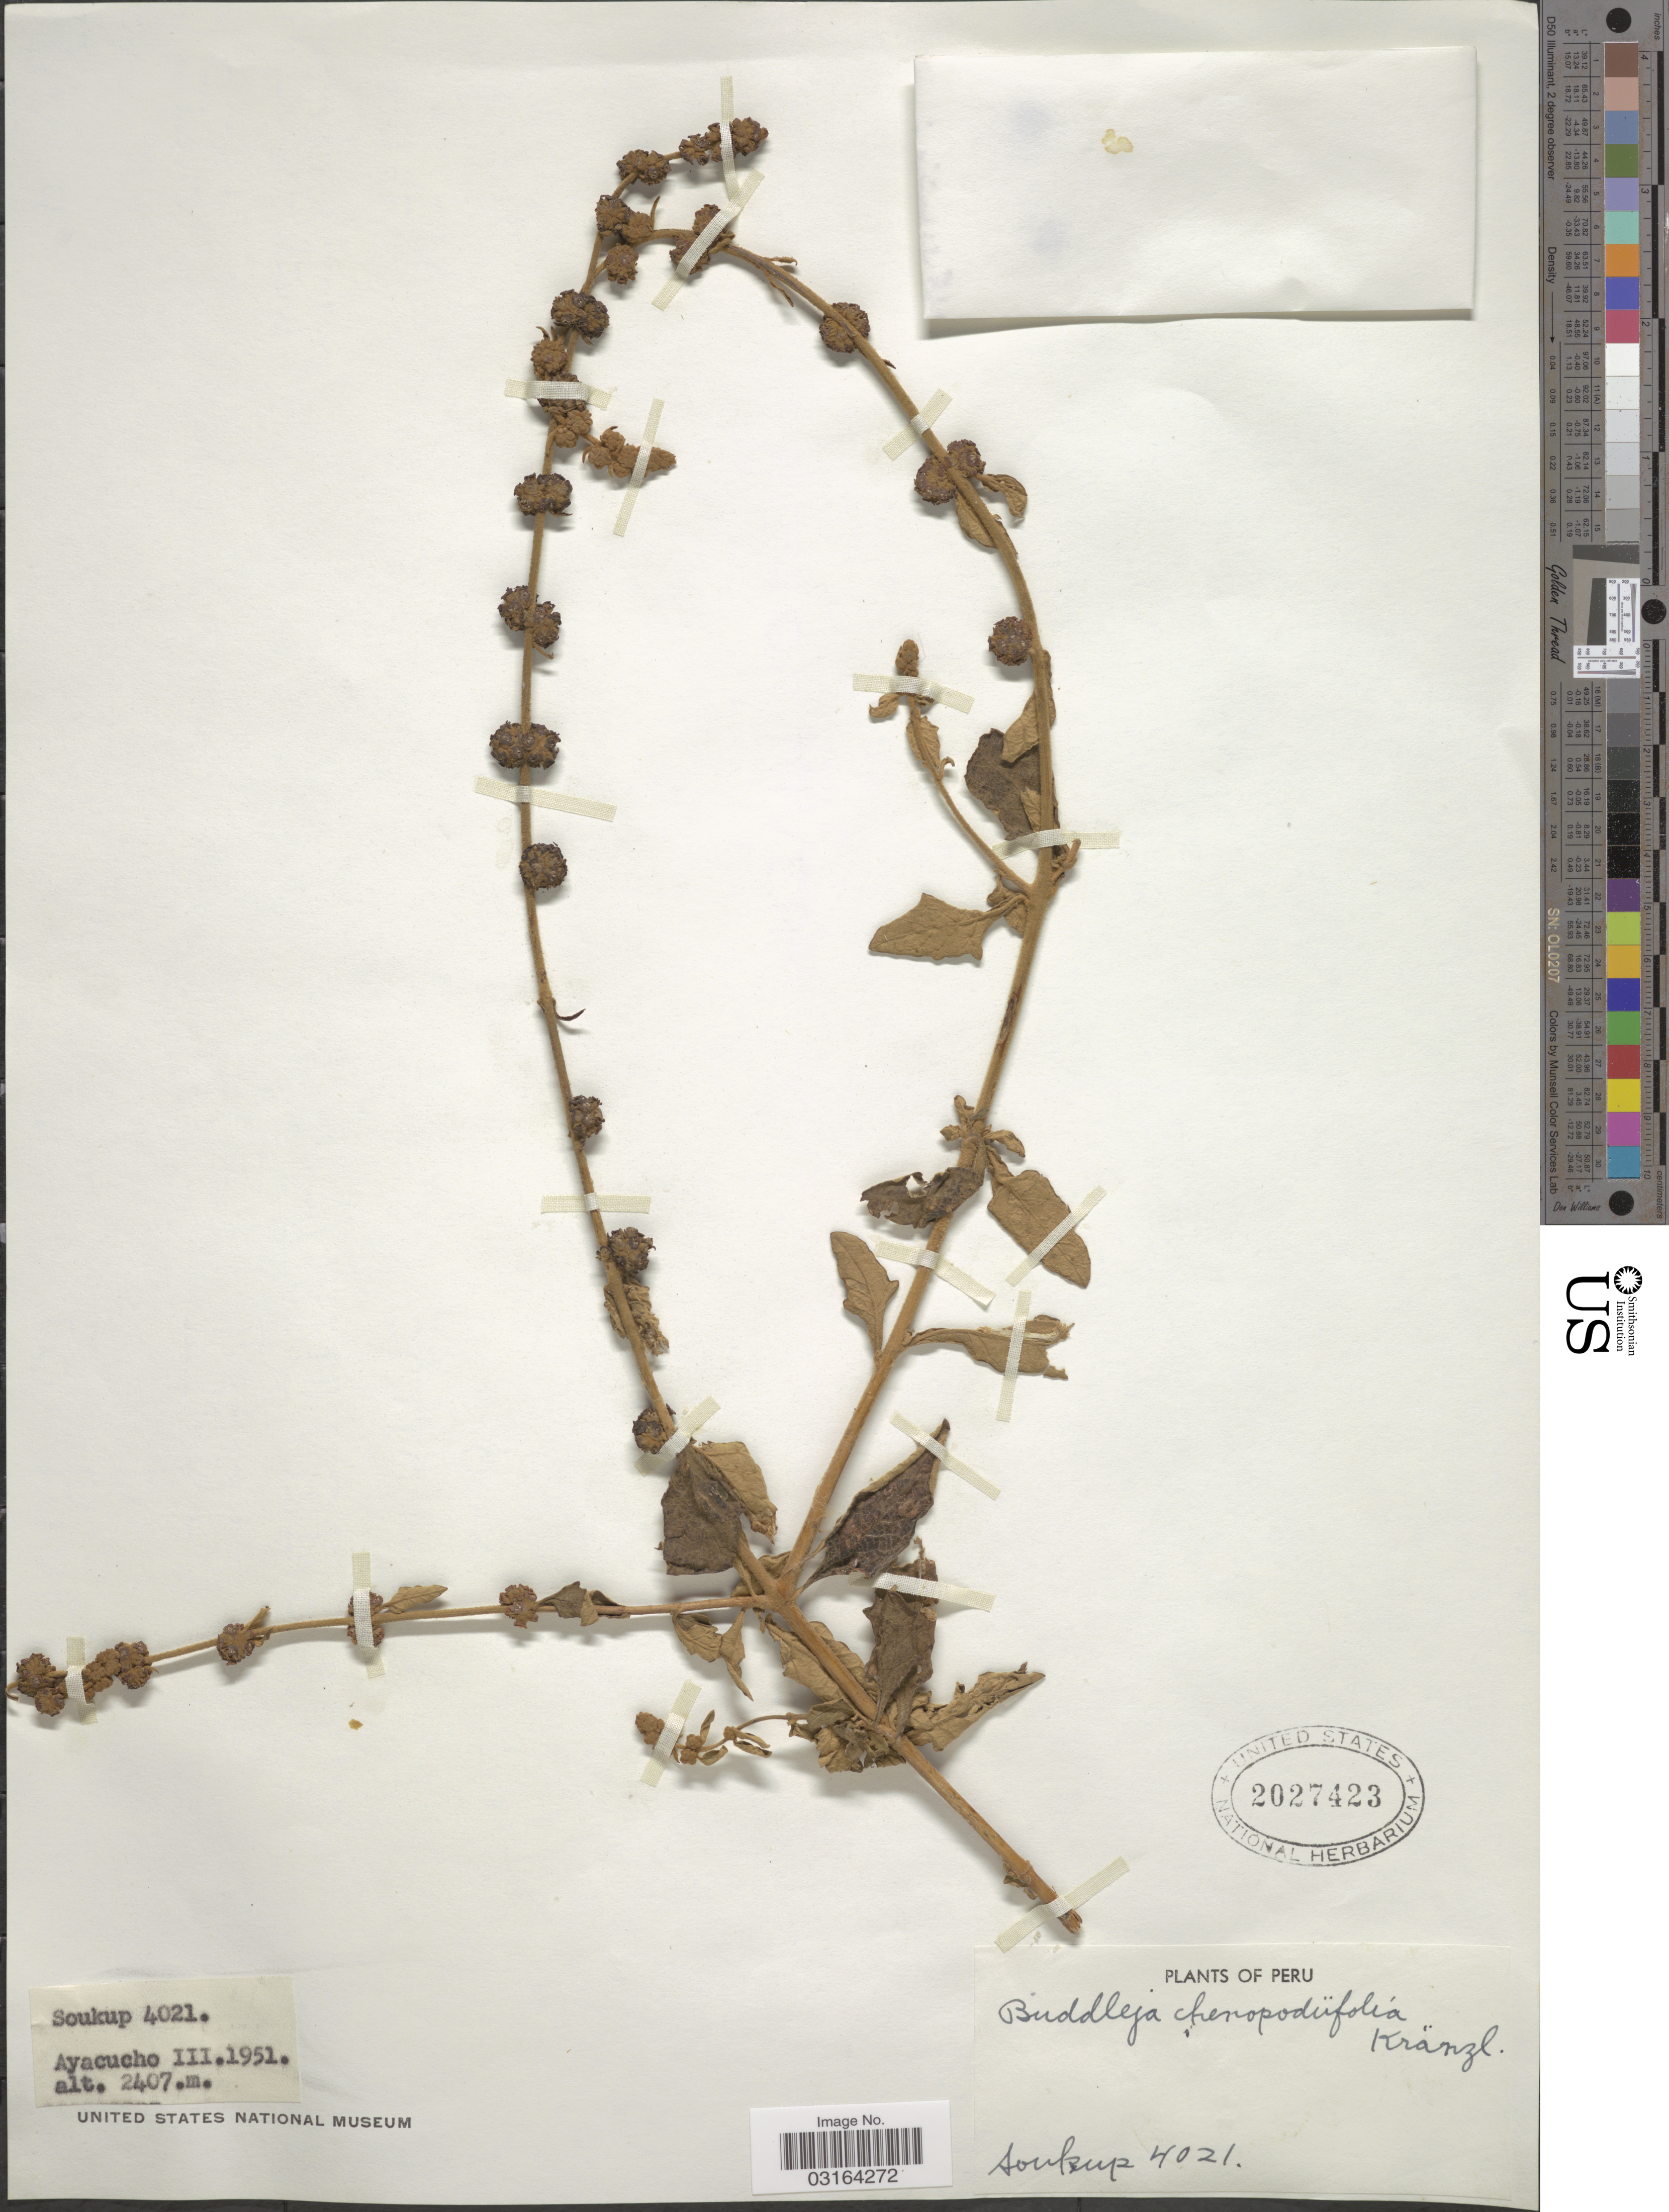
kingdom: Plantae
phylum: Tracheophyta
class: Magnoliopsida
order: Lamiales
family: Scrophulariaceae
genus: Buddleja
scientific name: Buddleja chenopodiifolia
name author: Kraenzl.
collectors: -- Soukup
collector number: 4021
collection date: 1951-03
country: Peru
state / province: Ayacucho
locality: Ayacucho.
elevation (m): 2407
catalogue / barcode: US 2027423